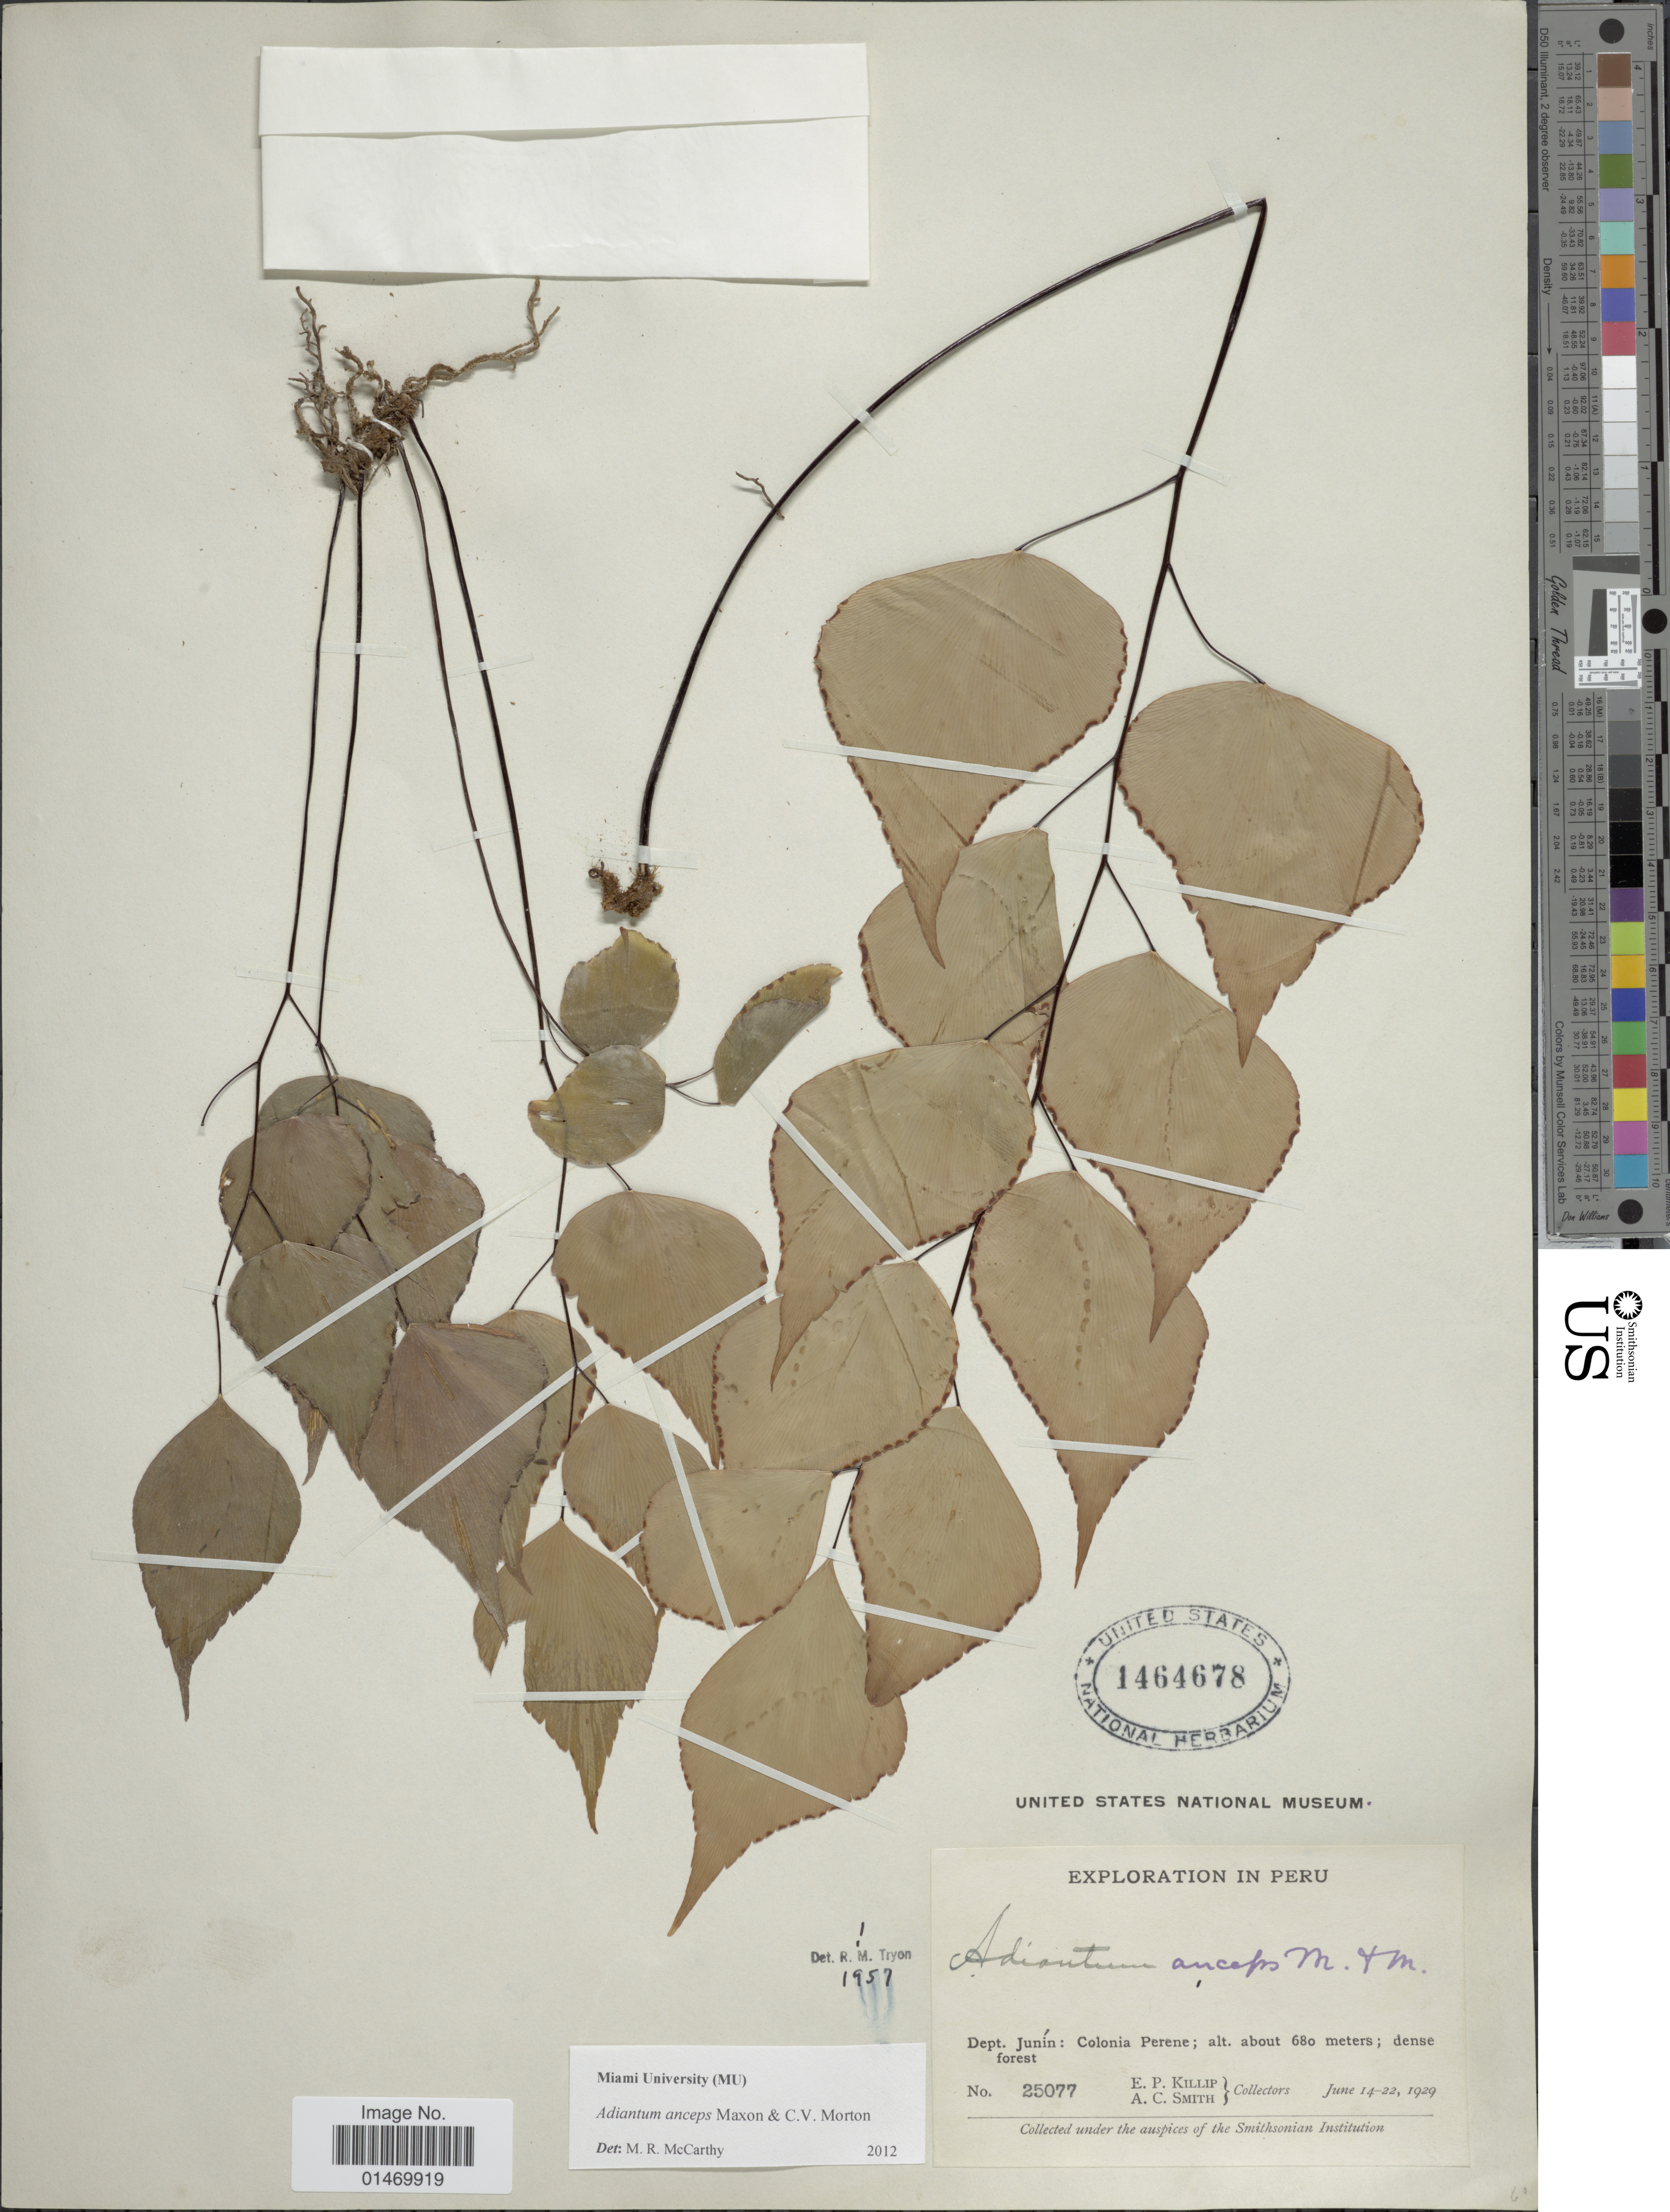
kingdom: Plantae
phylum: Tracheophyta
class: Polypodiopsida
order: Polypodiales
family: Pteridaceae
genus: Adiantum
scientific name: Adiantum anceps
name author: Maxon & C.V. Morton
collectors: E. P. Killip & A. C. Smith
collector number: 25077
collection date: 1929-06-14/1929-06-22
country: Peru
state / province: Junín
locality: Peru, Colonia Perene, dense forest.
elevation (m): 680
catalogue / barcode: US 1464678